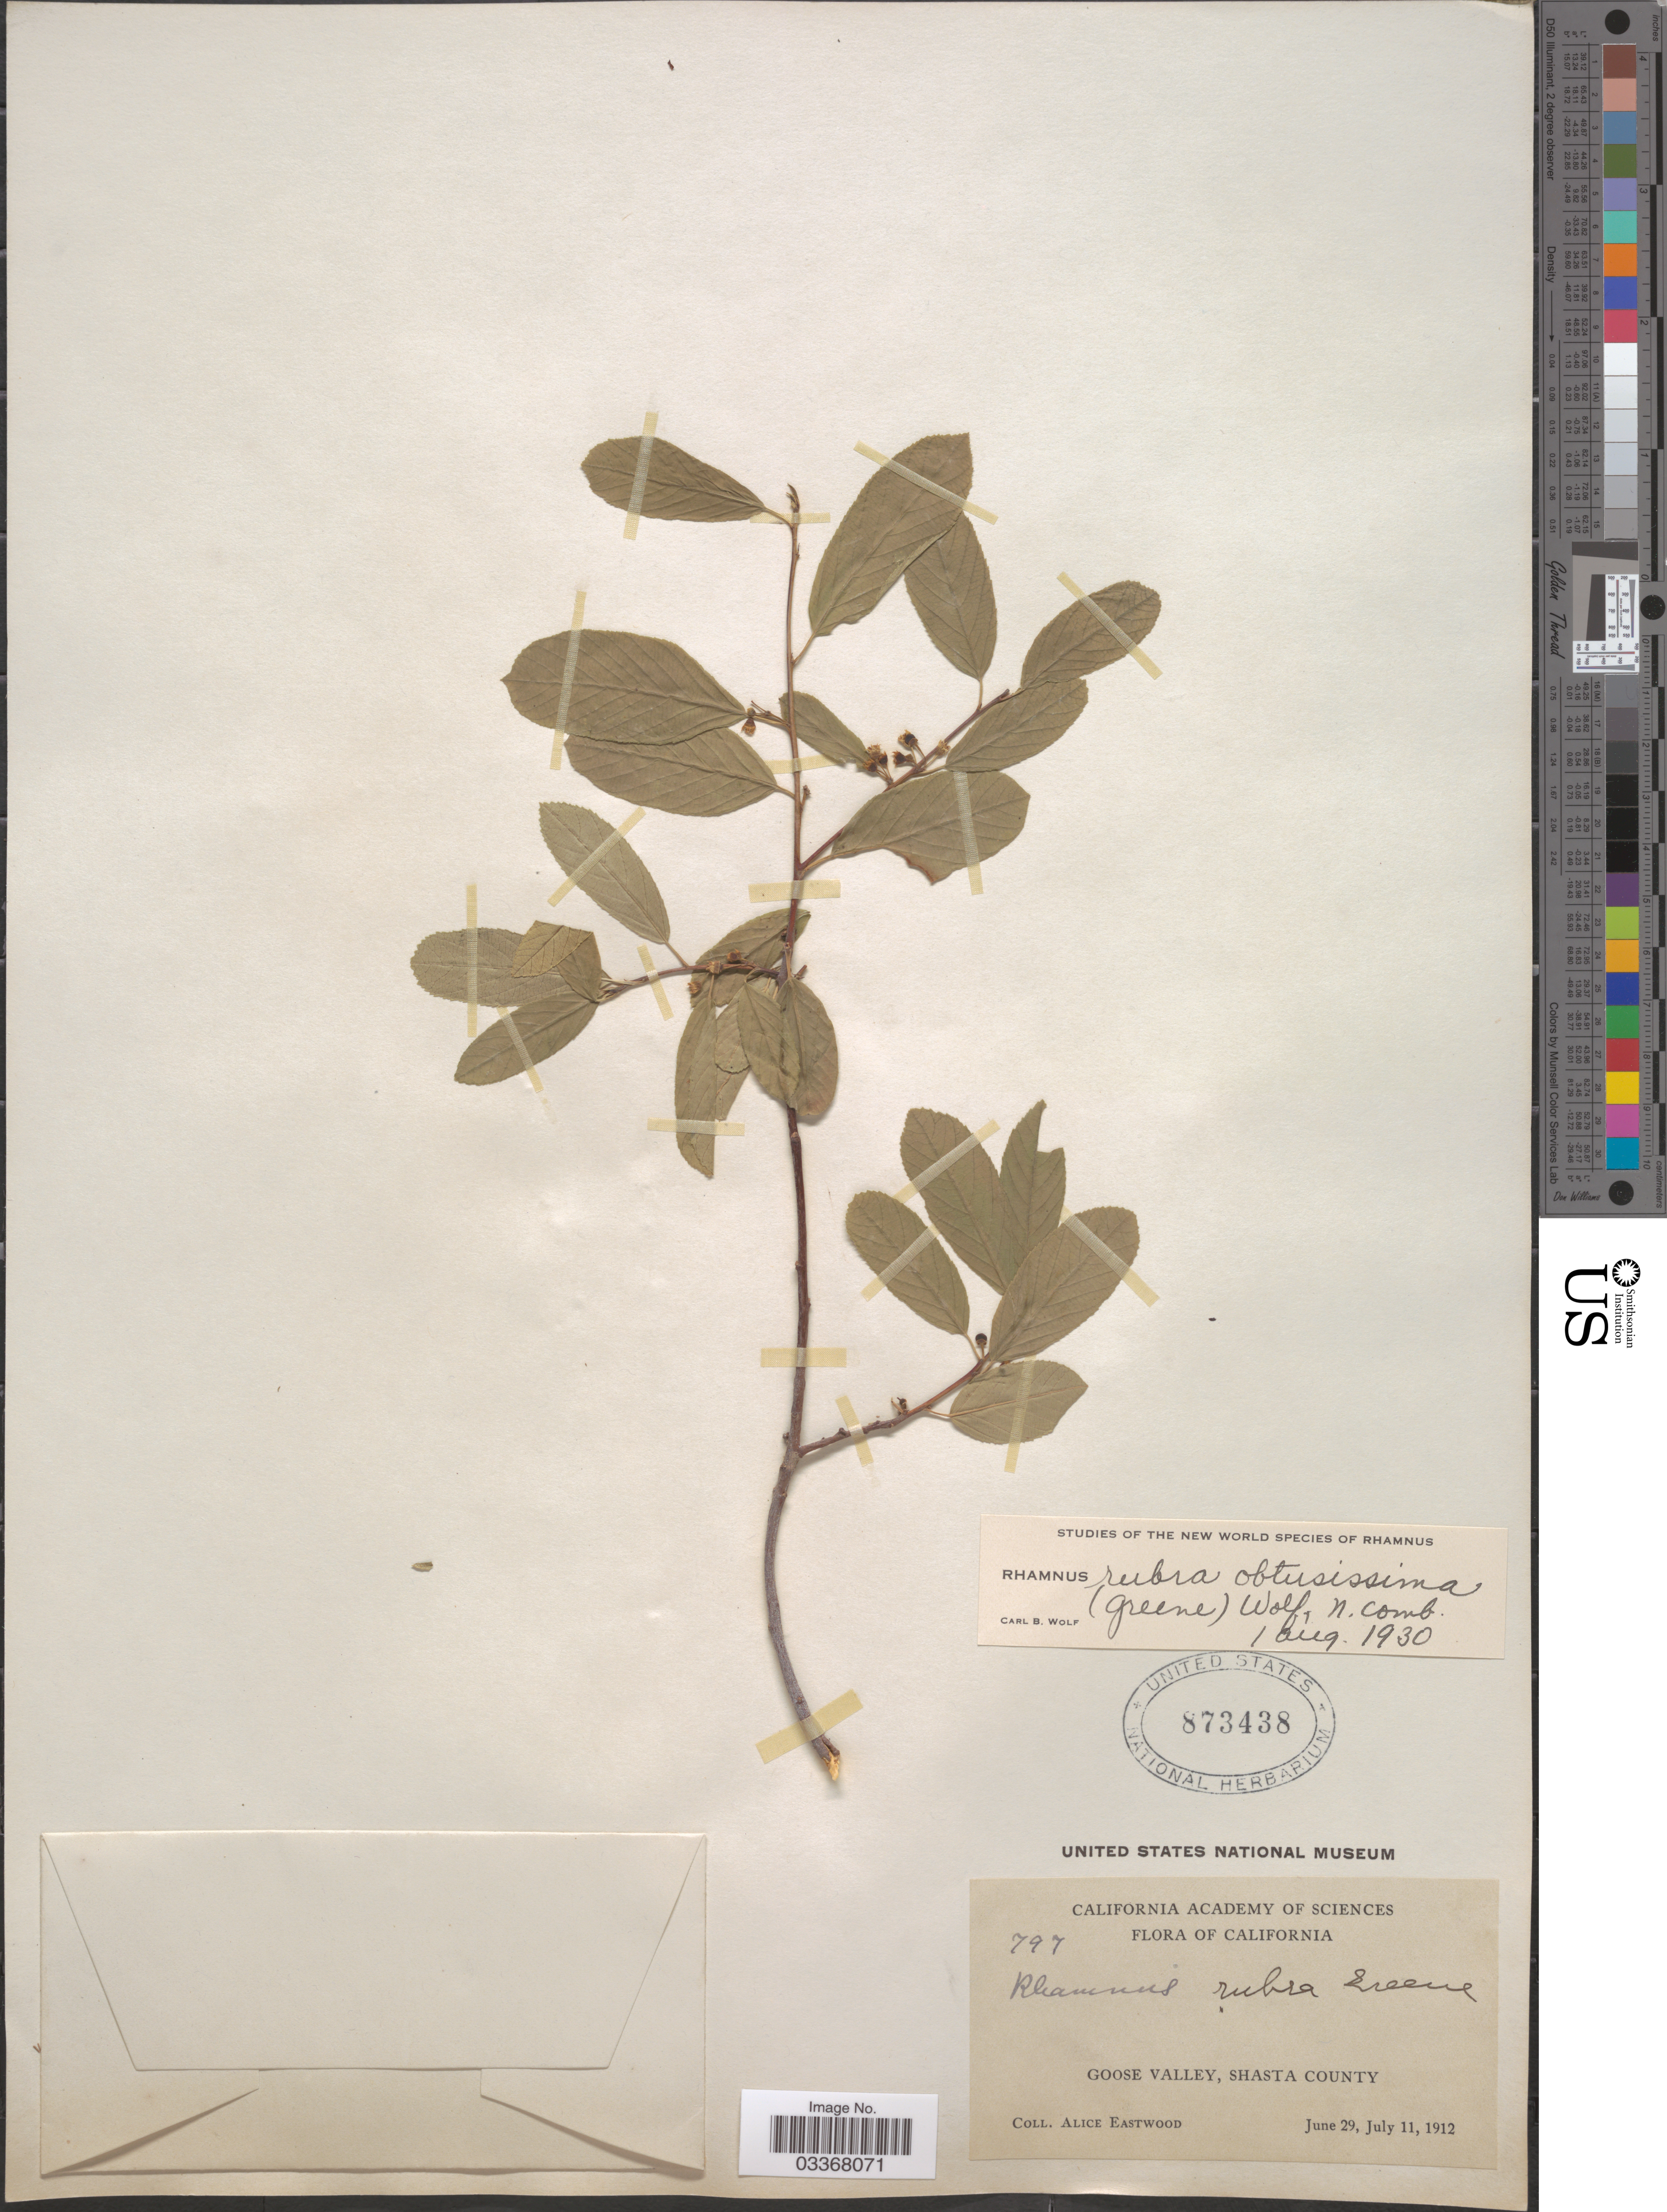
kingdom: Plantae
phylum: Tracheophyta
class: Magnoliopsida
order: Rosales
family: Rhamnaceae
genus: Frangula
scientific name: Frangula rubra subsp. obtusissima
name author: (Greene) Kartesz & Gandhi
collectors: A. Eastwood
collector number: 797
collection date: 1912-06-29/1912-07-11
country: United States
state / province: California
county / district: Shasta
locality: Goose Valley, Shasta County.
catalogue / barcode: US 873438